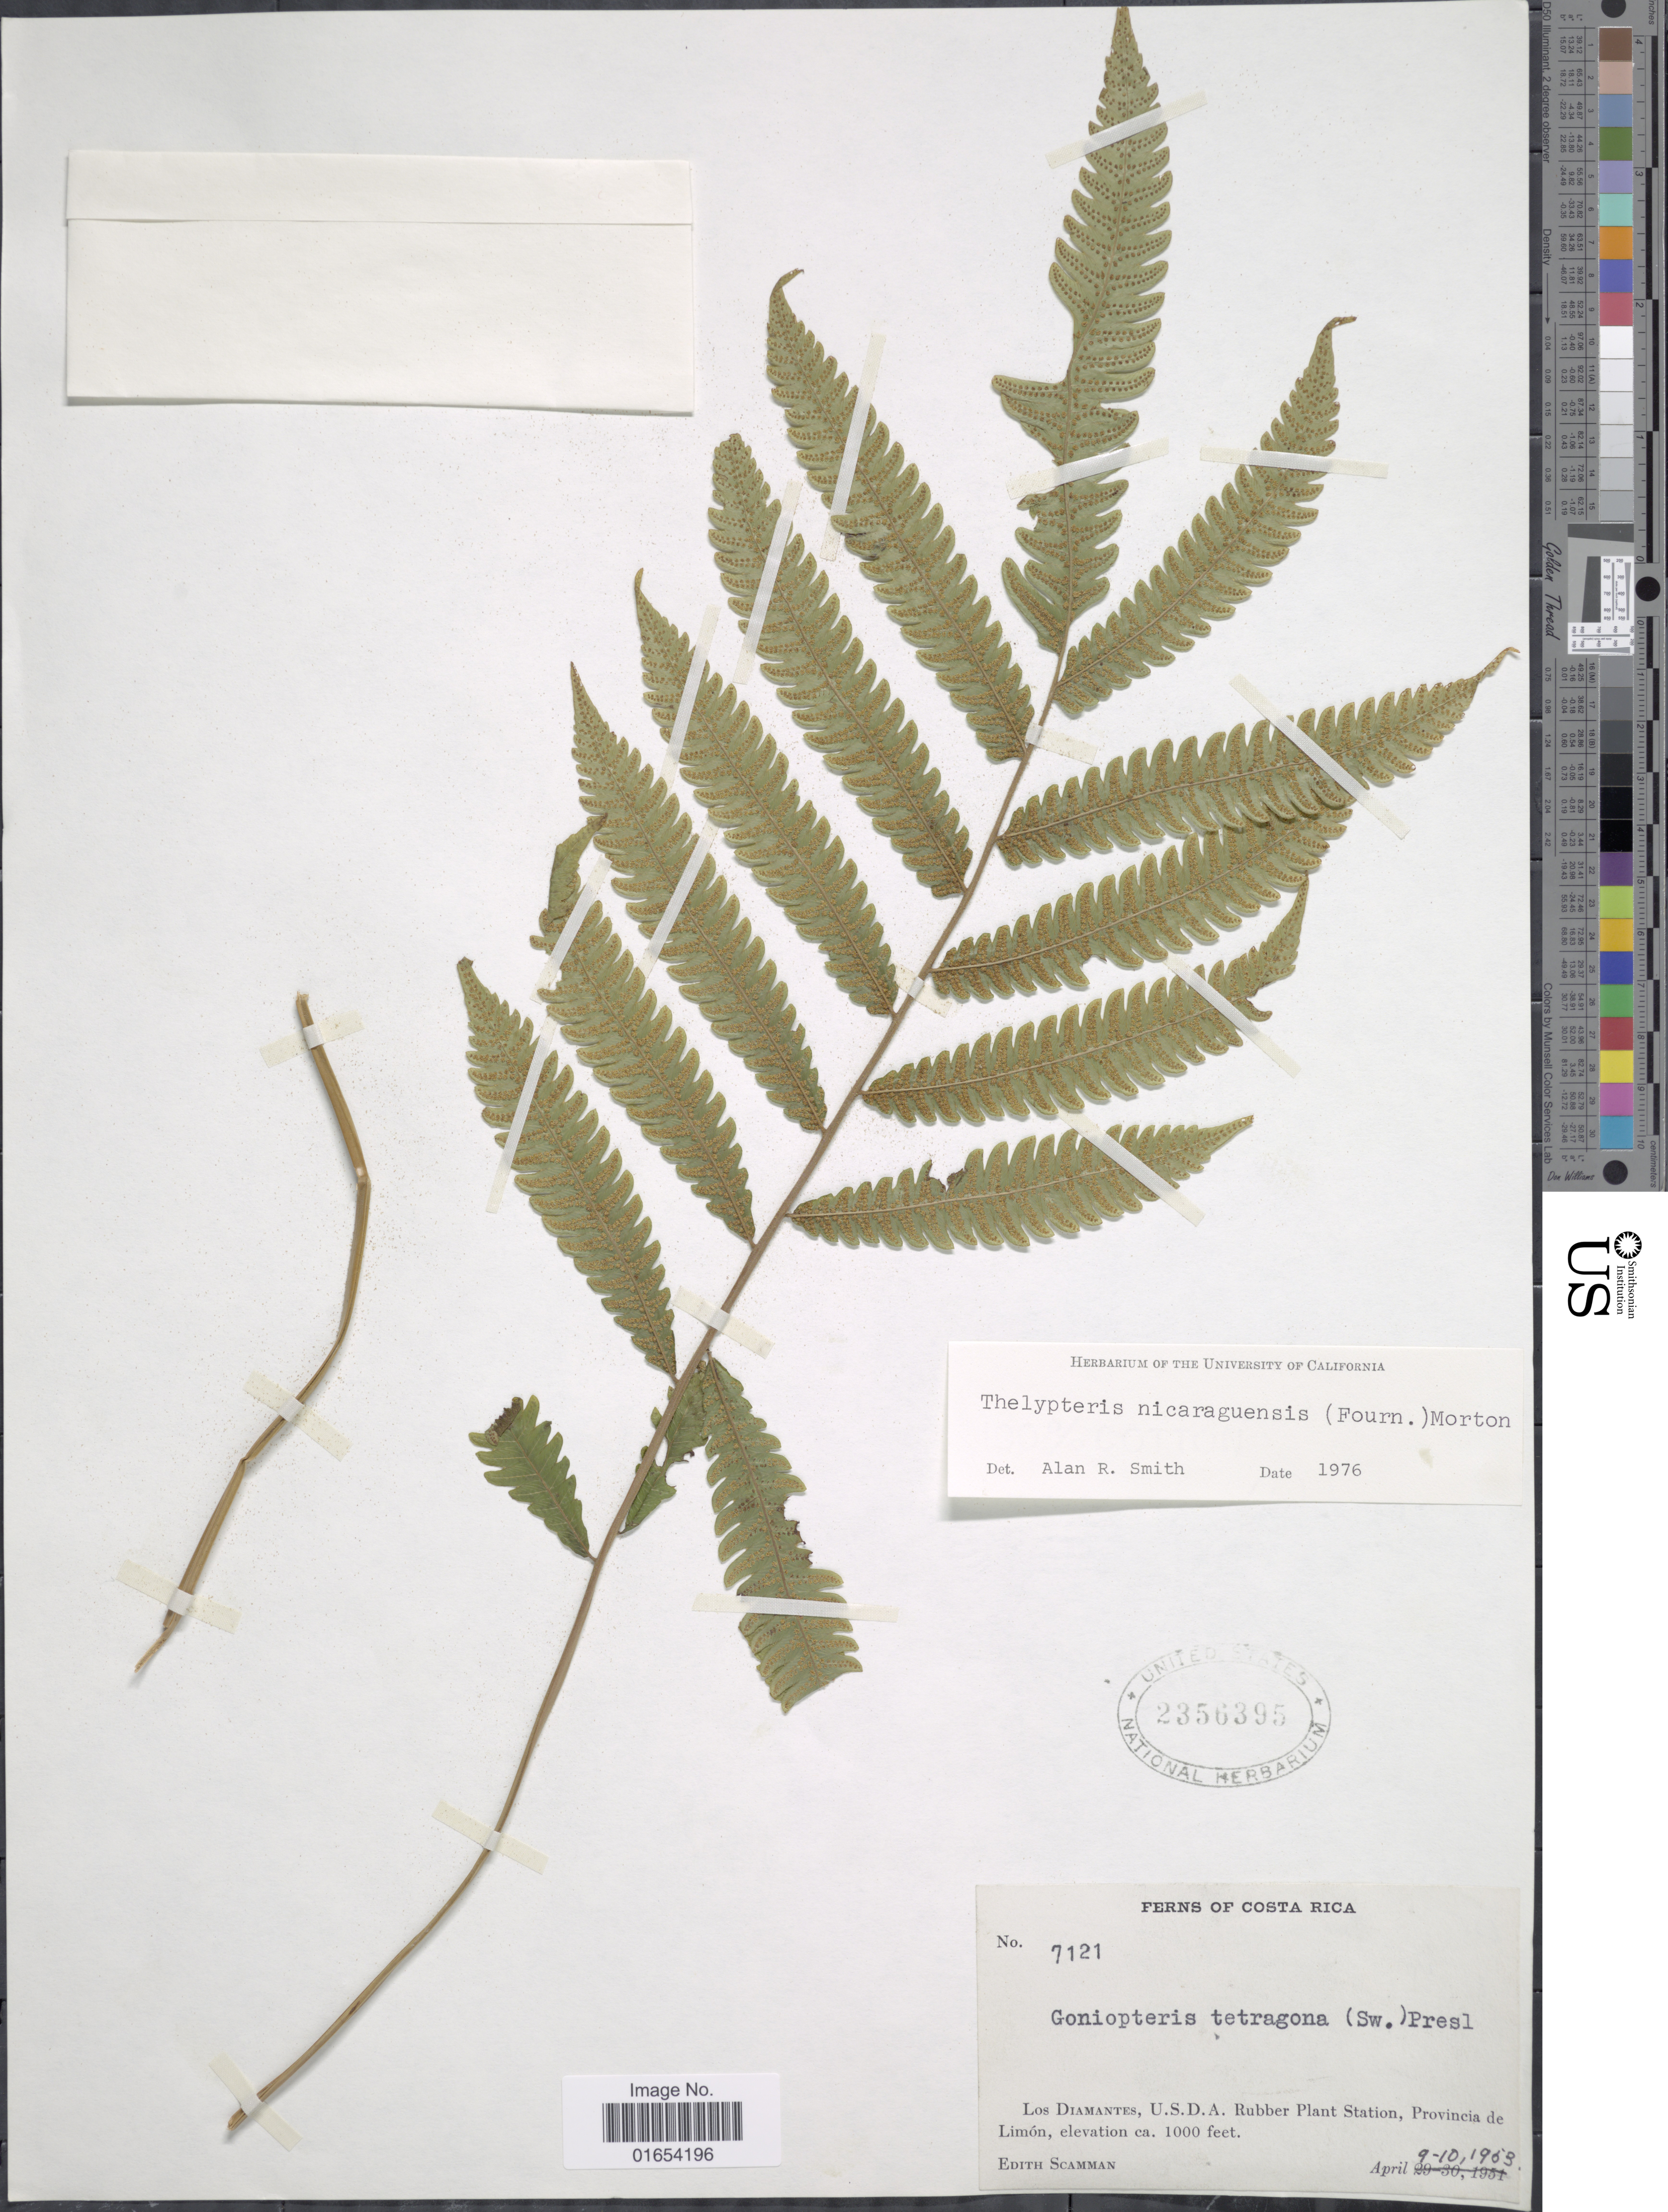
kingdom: Plantae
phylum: Tracheophyta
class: Polypodiopsida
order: Polypodiales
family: Thelypteridaceae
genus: Goniopteris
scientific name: Goniopteris nicaraguensis (C. Chr.) comb. nov., ined 2015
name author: (C. Chr.)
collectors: E. Scamman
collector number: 7121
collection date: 1953-04-09/1953-04-10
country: Costa Rica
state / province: Limón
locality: Los Diamantes, U.S.D.A. Rubber Plant Station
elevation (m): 305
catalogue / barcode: US 2356395